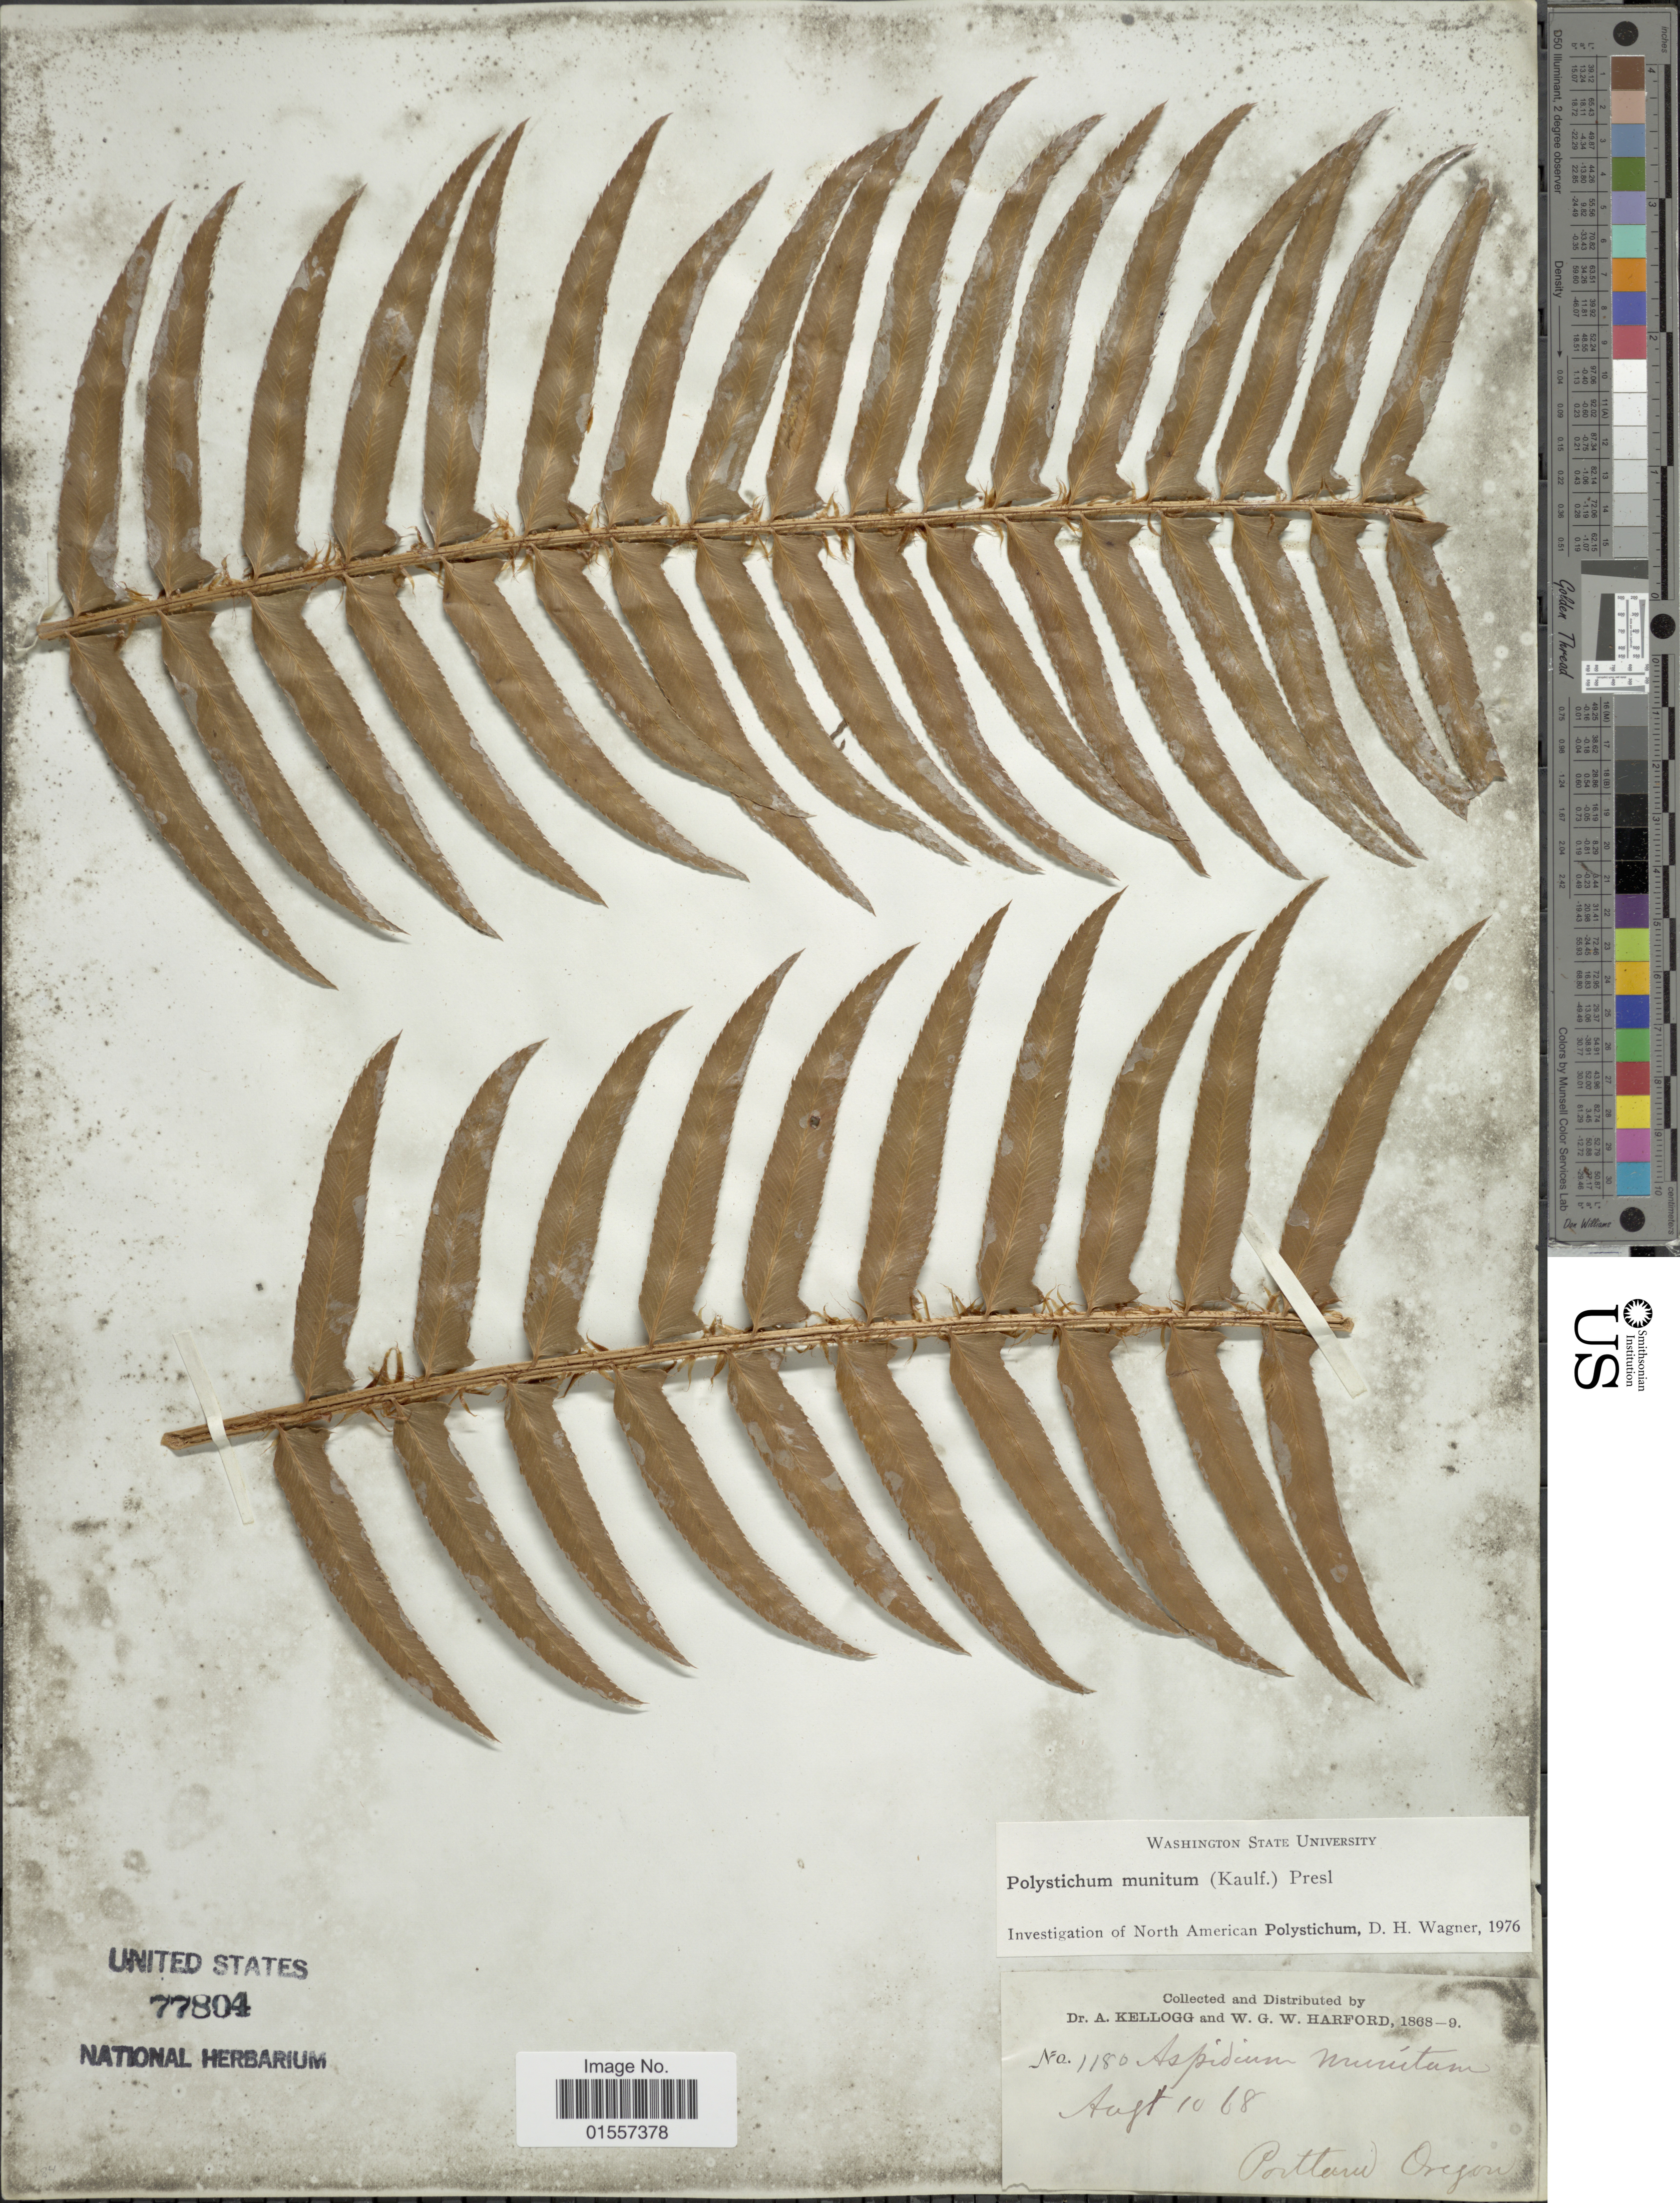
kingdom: Plantae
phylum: Tracheophyta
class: Polypodiopsida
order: Polypodiales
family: Dryopteridaceae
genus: Polystichum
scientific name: Polystichum munitum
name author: (Kaulf.) C. Presl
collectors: A. Kellog & W. G. W. Harford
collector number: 1180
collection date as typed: Transcribed d/m/y: 10/8/68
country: United States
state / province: Oregon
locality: Portland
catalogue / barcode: US 77804